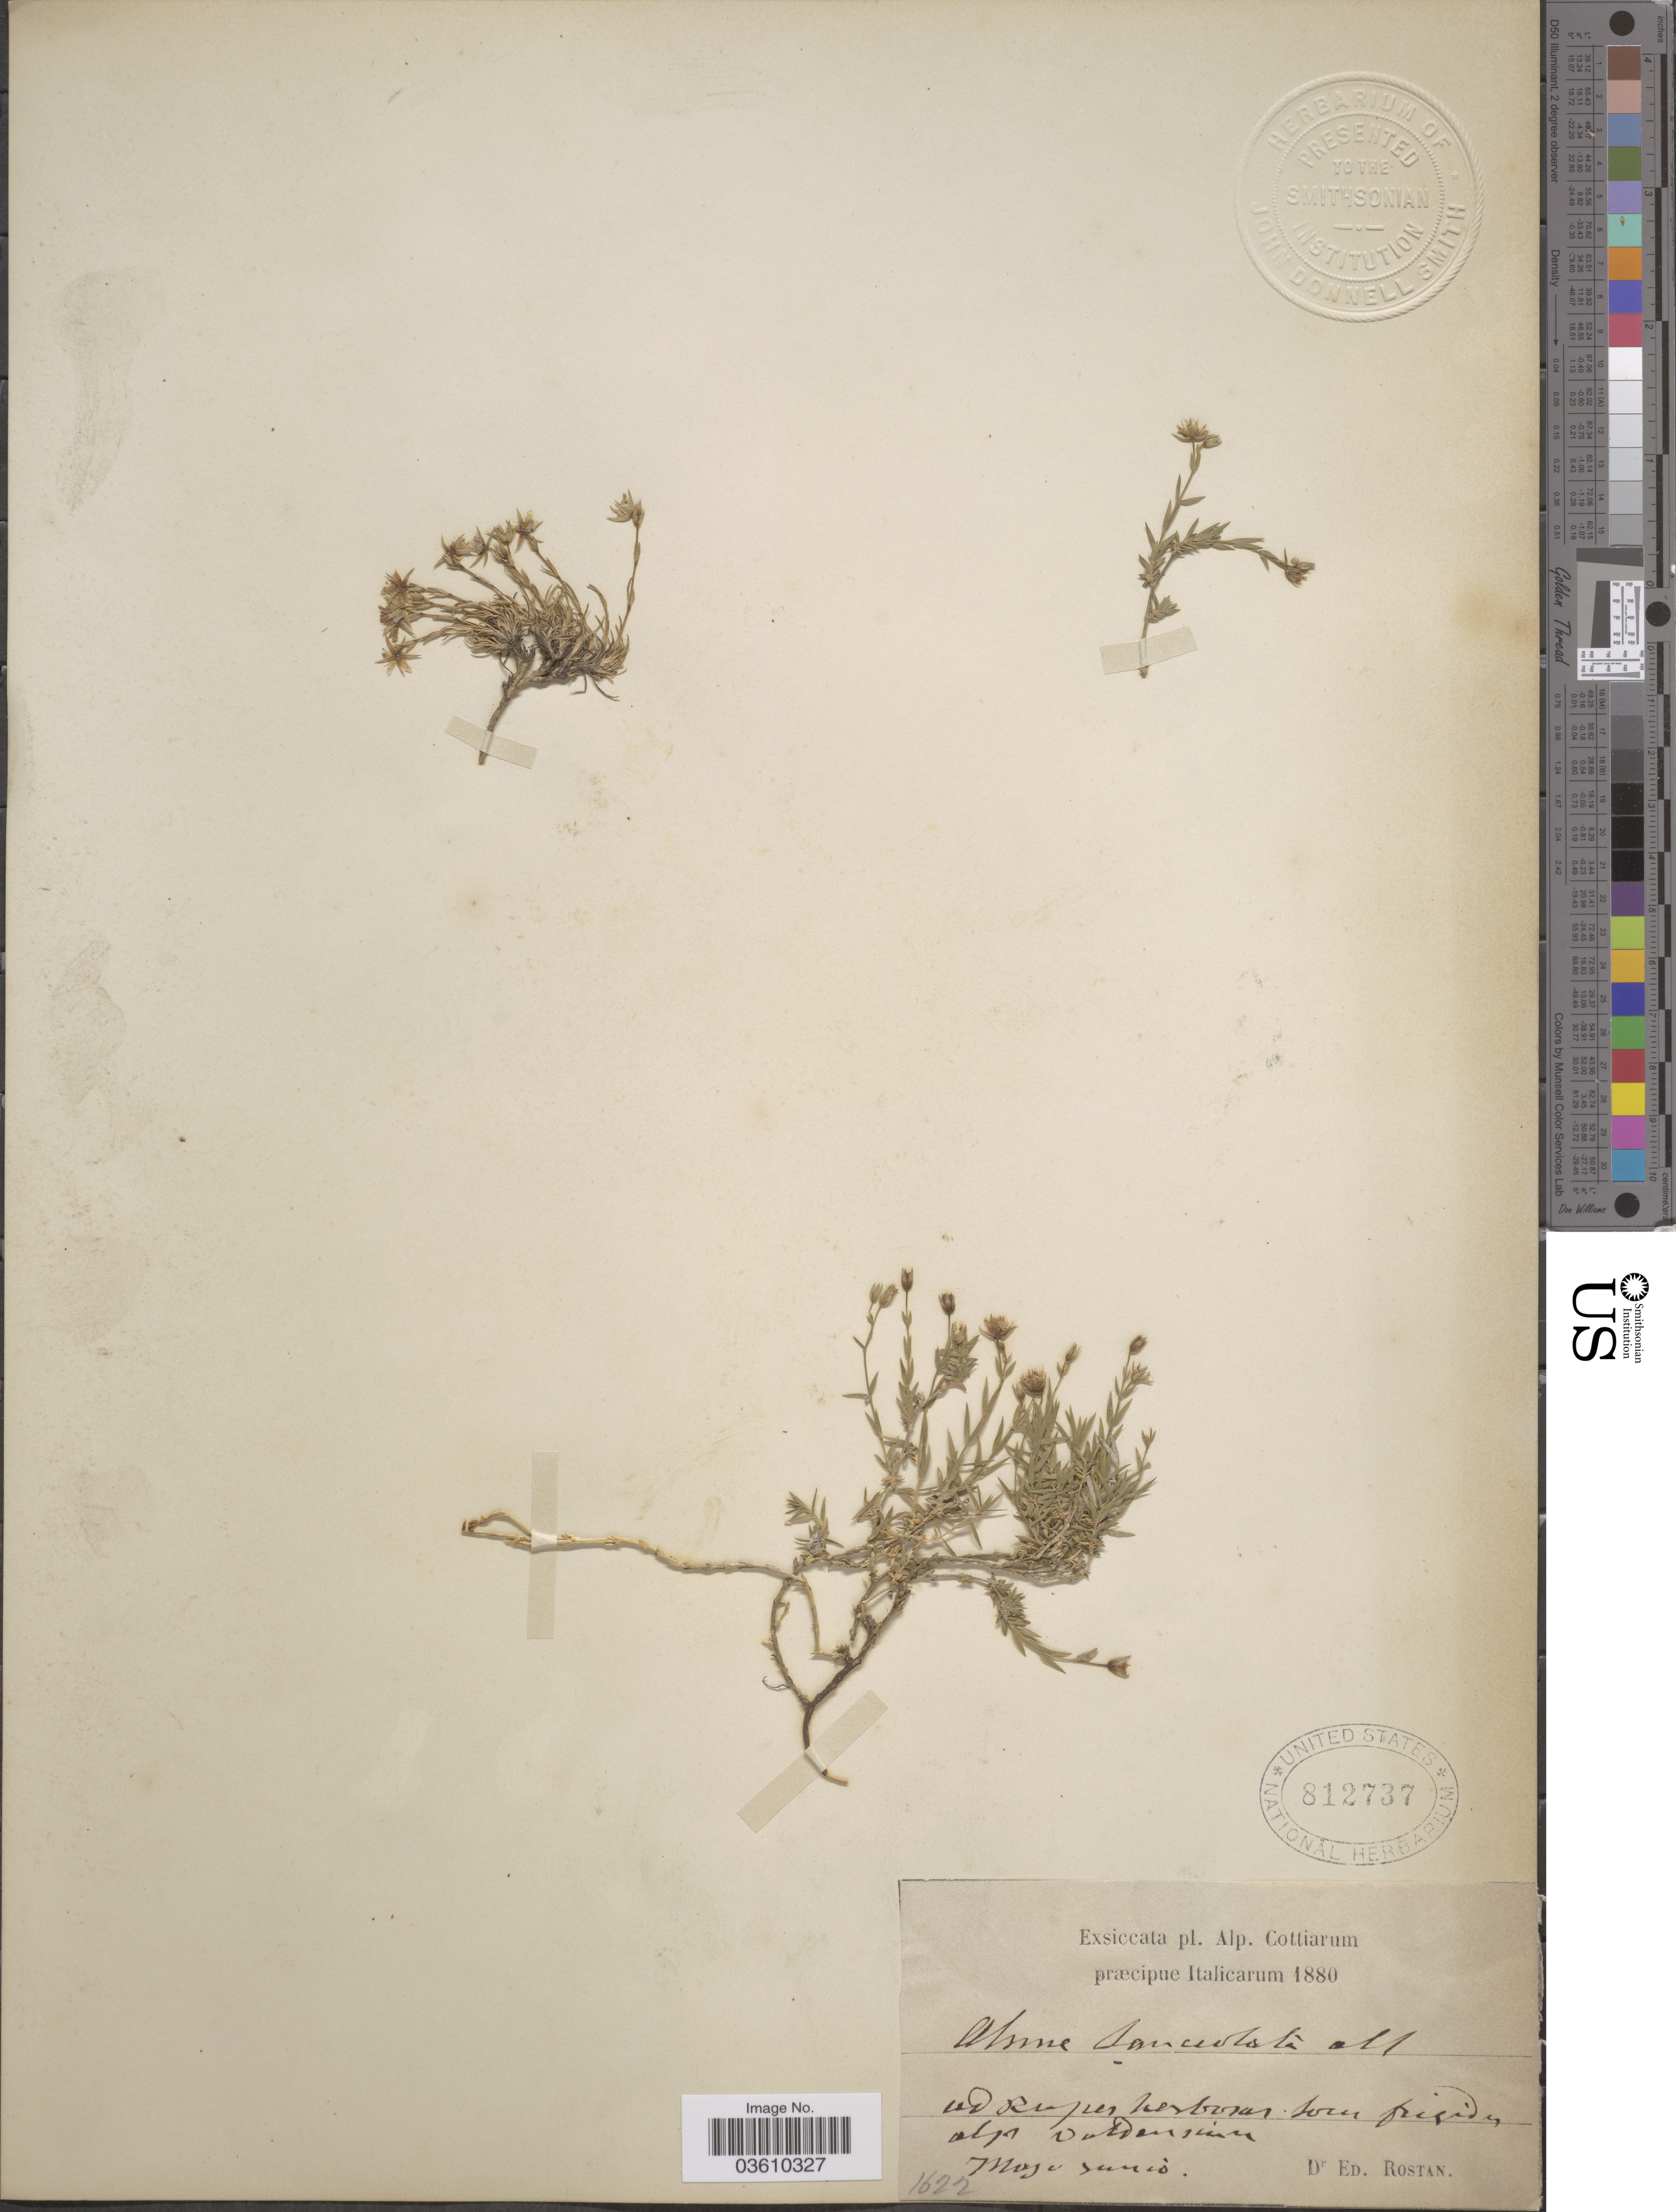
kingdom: Plantae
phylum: Tracheophyta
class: Magnoliopsida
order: Caryophyllales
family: Caryophyllaceae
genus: Stellaria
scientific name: Stellaria lanceolata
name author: Poir.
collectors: E. Rostan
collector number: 1622?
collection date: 1880-05/1880-06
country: Italy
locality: Alp. Cottiarum. ad rupes [illegible text] alp Daldensin[interpreted].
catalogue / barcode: US 812737